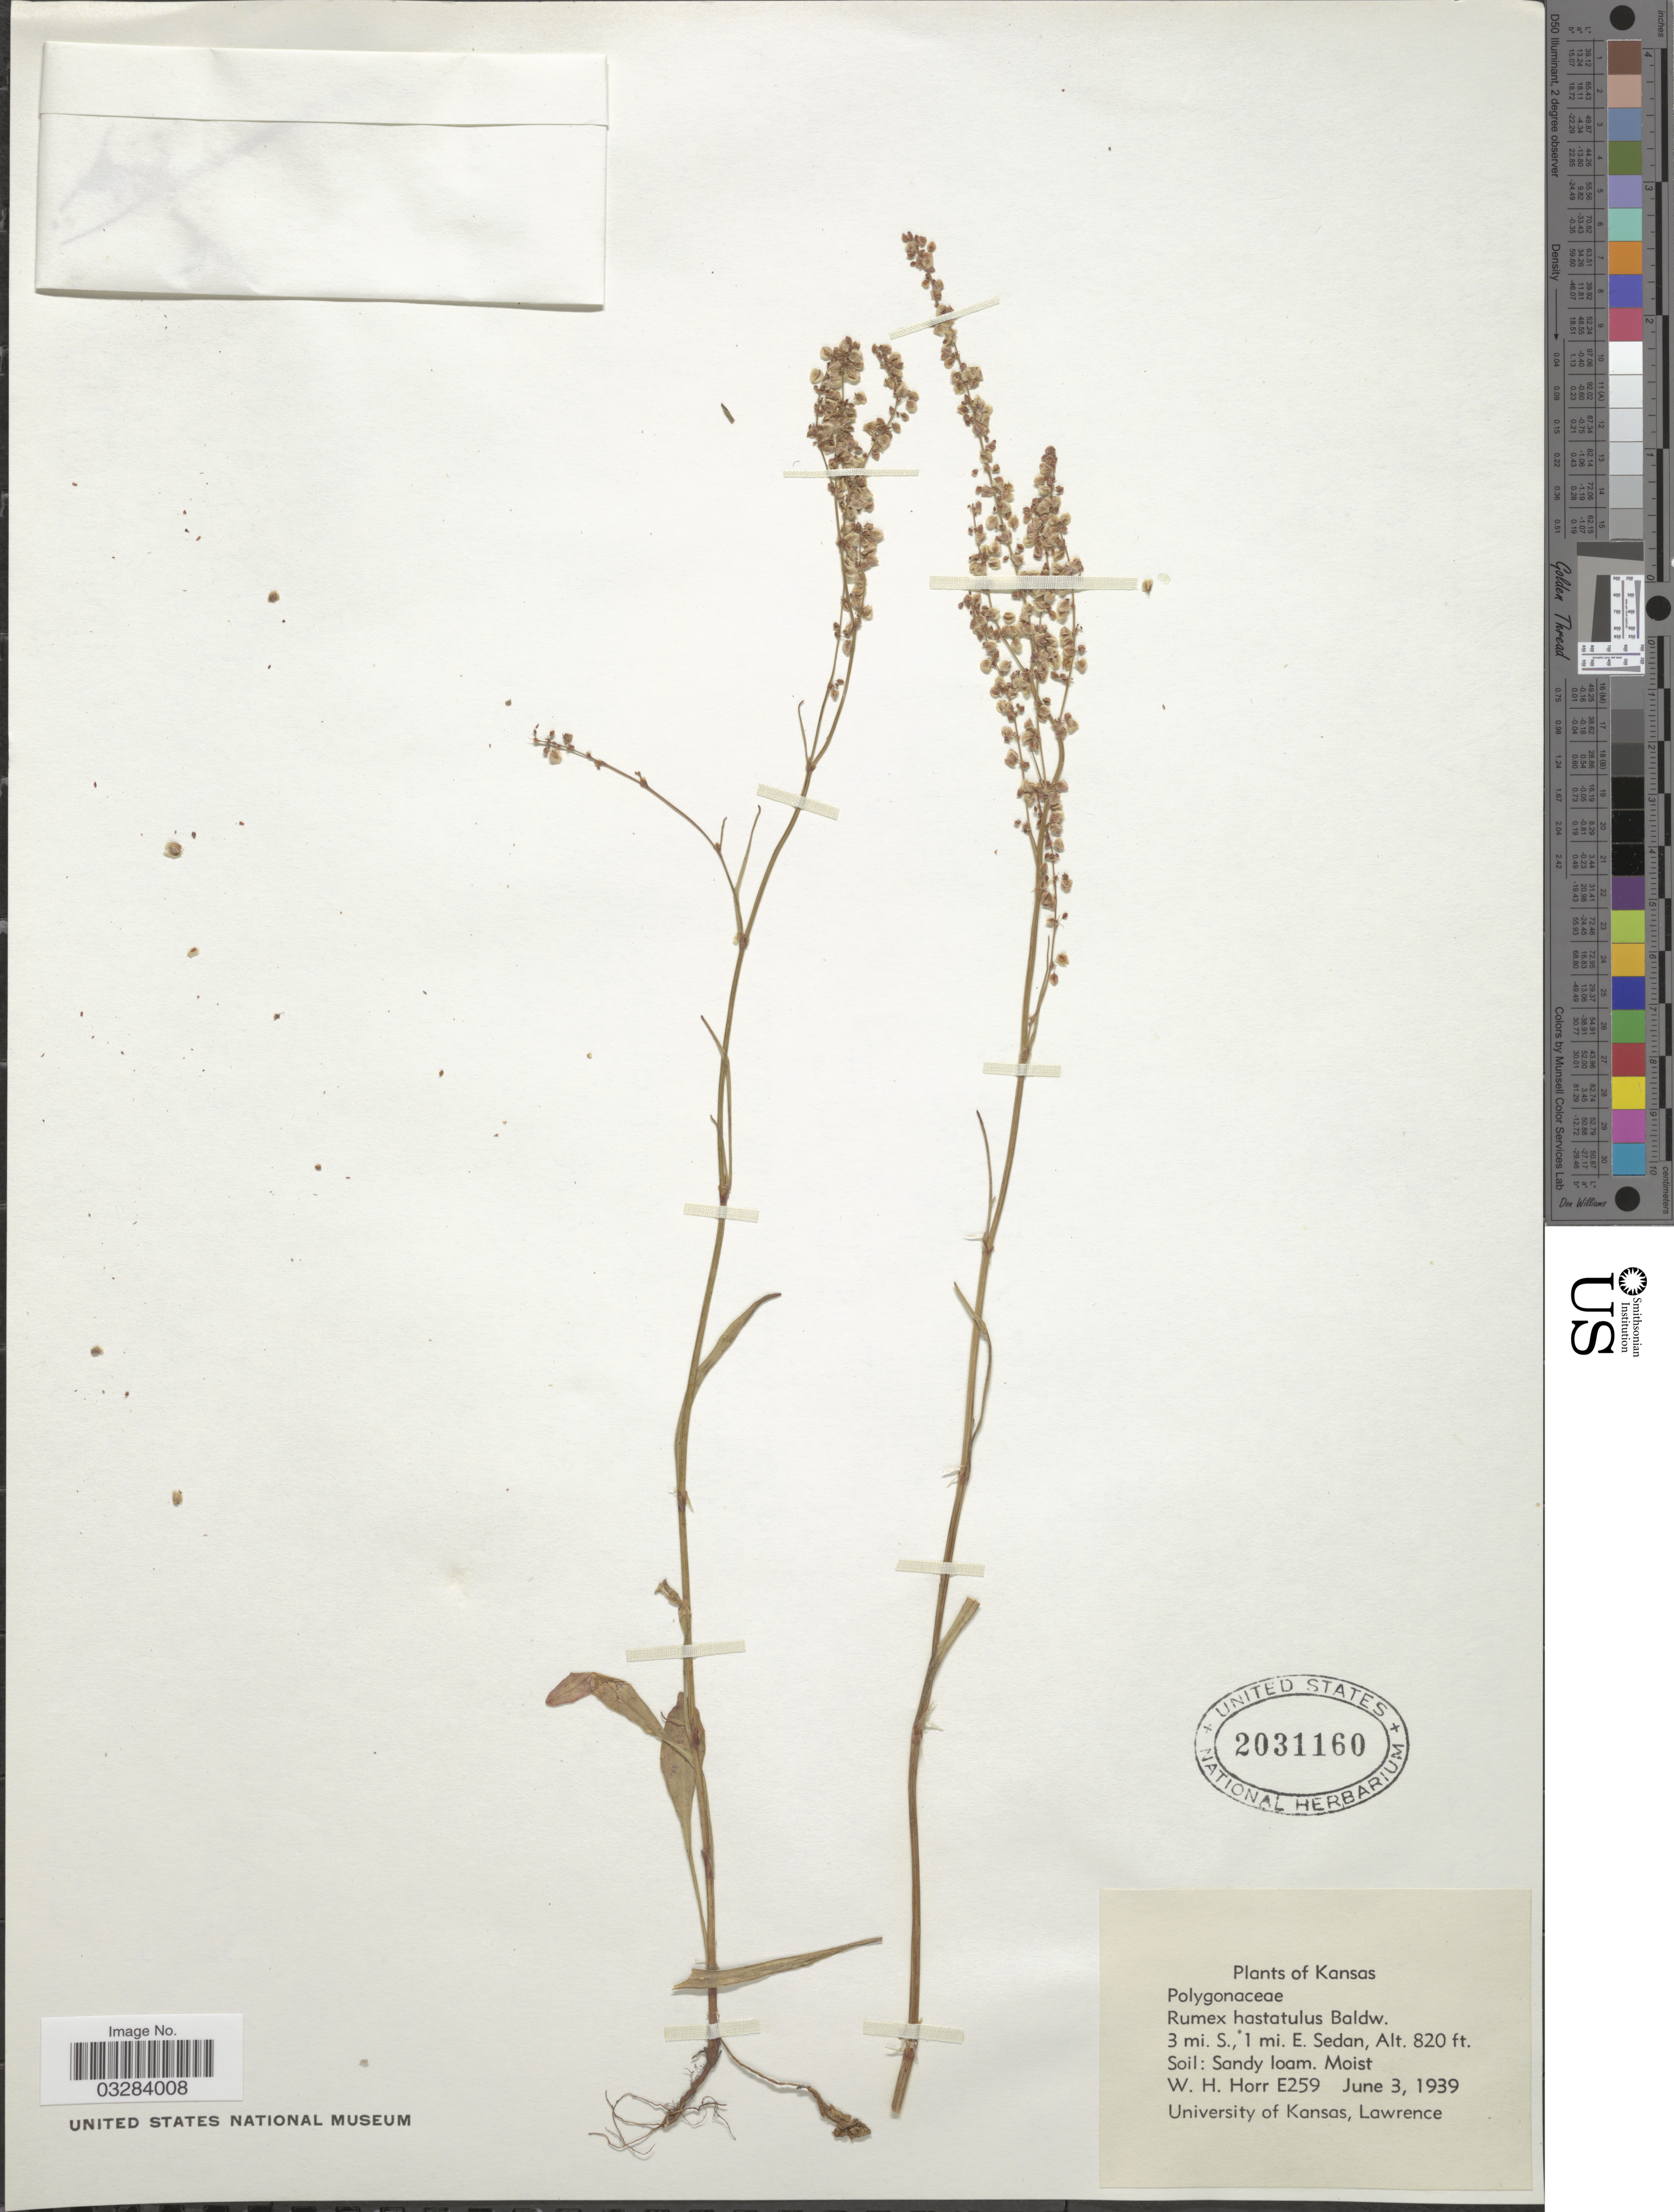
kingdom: Plantae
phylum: Tracheophyta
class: Magnoliopsida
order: Caryophyllales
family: Polygonaceae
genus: Rumex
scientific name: Rumex hastatulus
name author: Baldwin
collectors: W. H. Horr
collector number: E259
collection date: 1939-06-03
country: United States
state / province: Kansas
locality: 3 mi. S., 1 mi. E. Sedan.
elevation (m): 250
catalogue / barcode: US 2031160